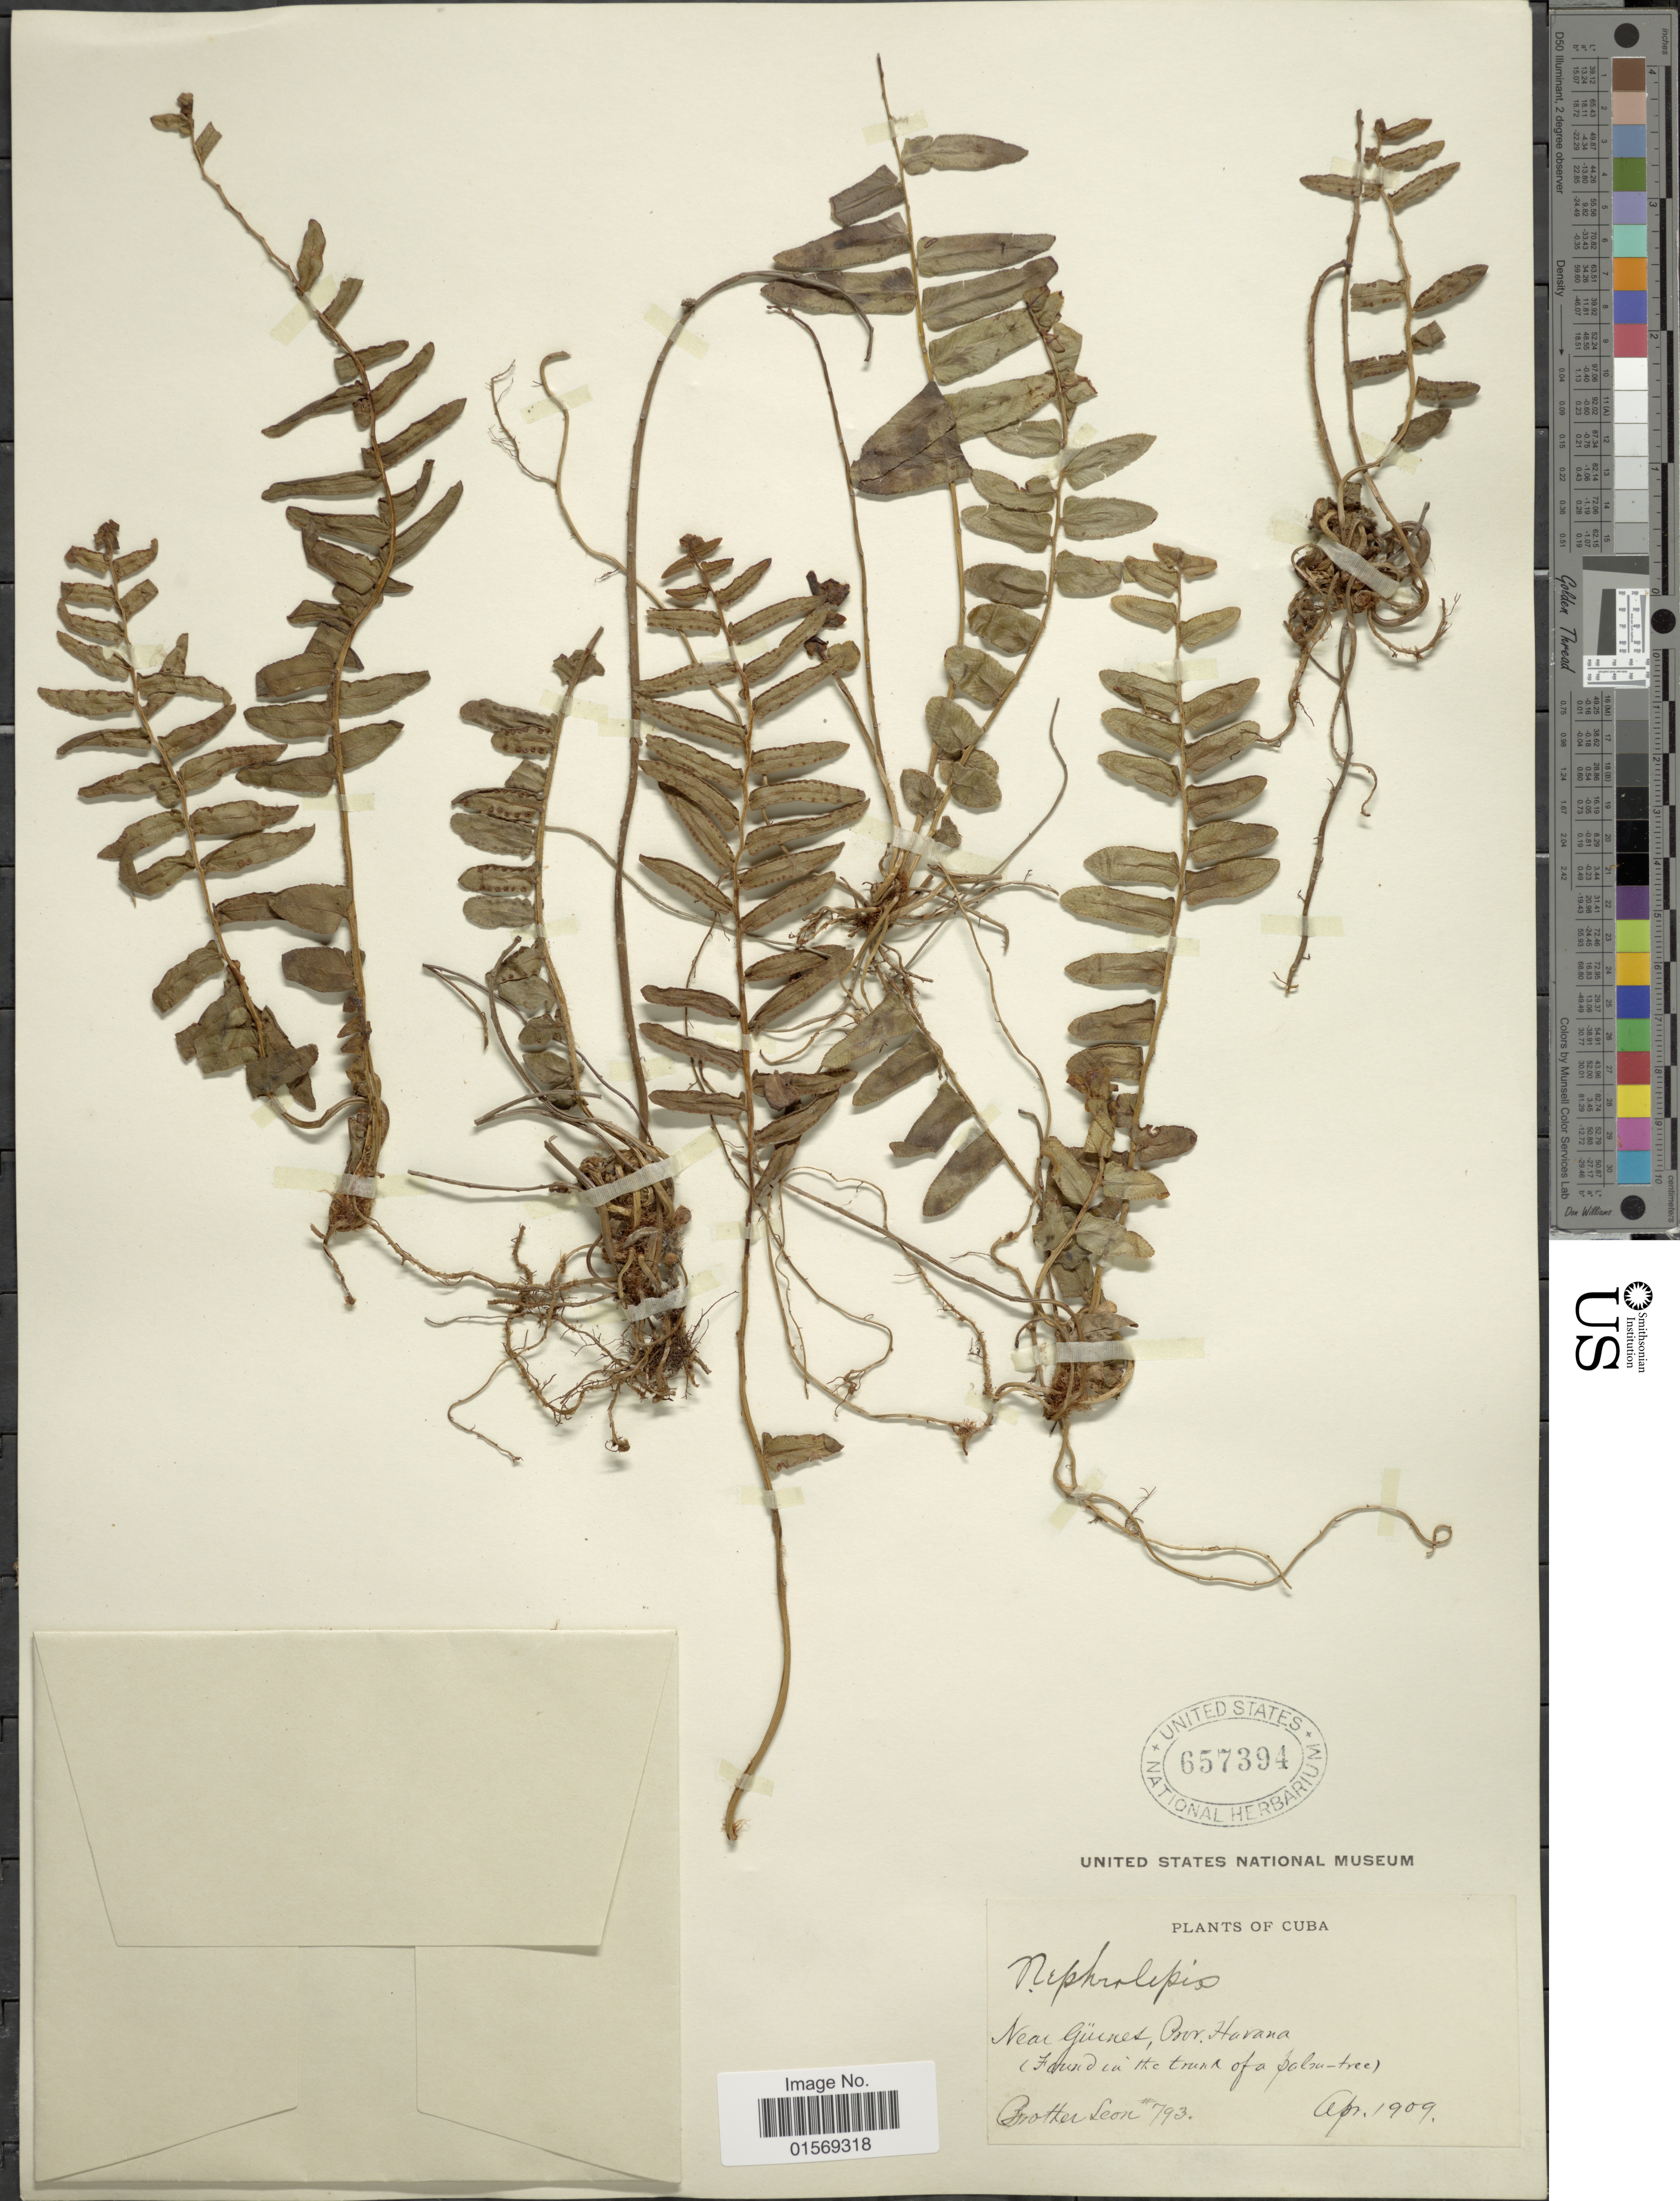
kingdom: Plantae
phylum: Tracheophyta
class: Polypodiopsida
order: Polypodiales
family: Nephrolepidaceae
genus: Nephrolepis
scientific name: Nephrolepis biserrata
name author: (Sw.) Schott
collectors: Bro. León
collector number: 793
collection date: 1909-04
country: Cuba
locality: Cuba, Near Guines, Prov. Havana.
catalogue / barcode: US 657394